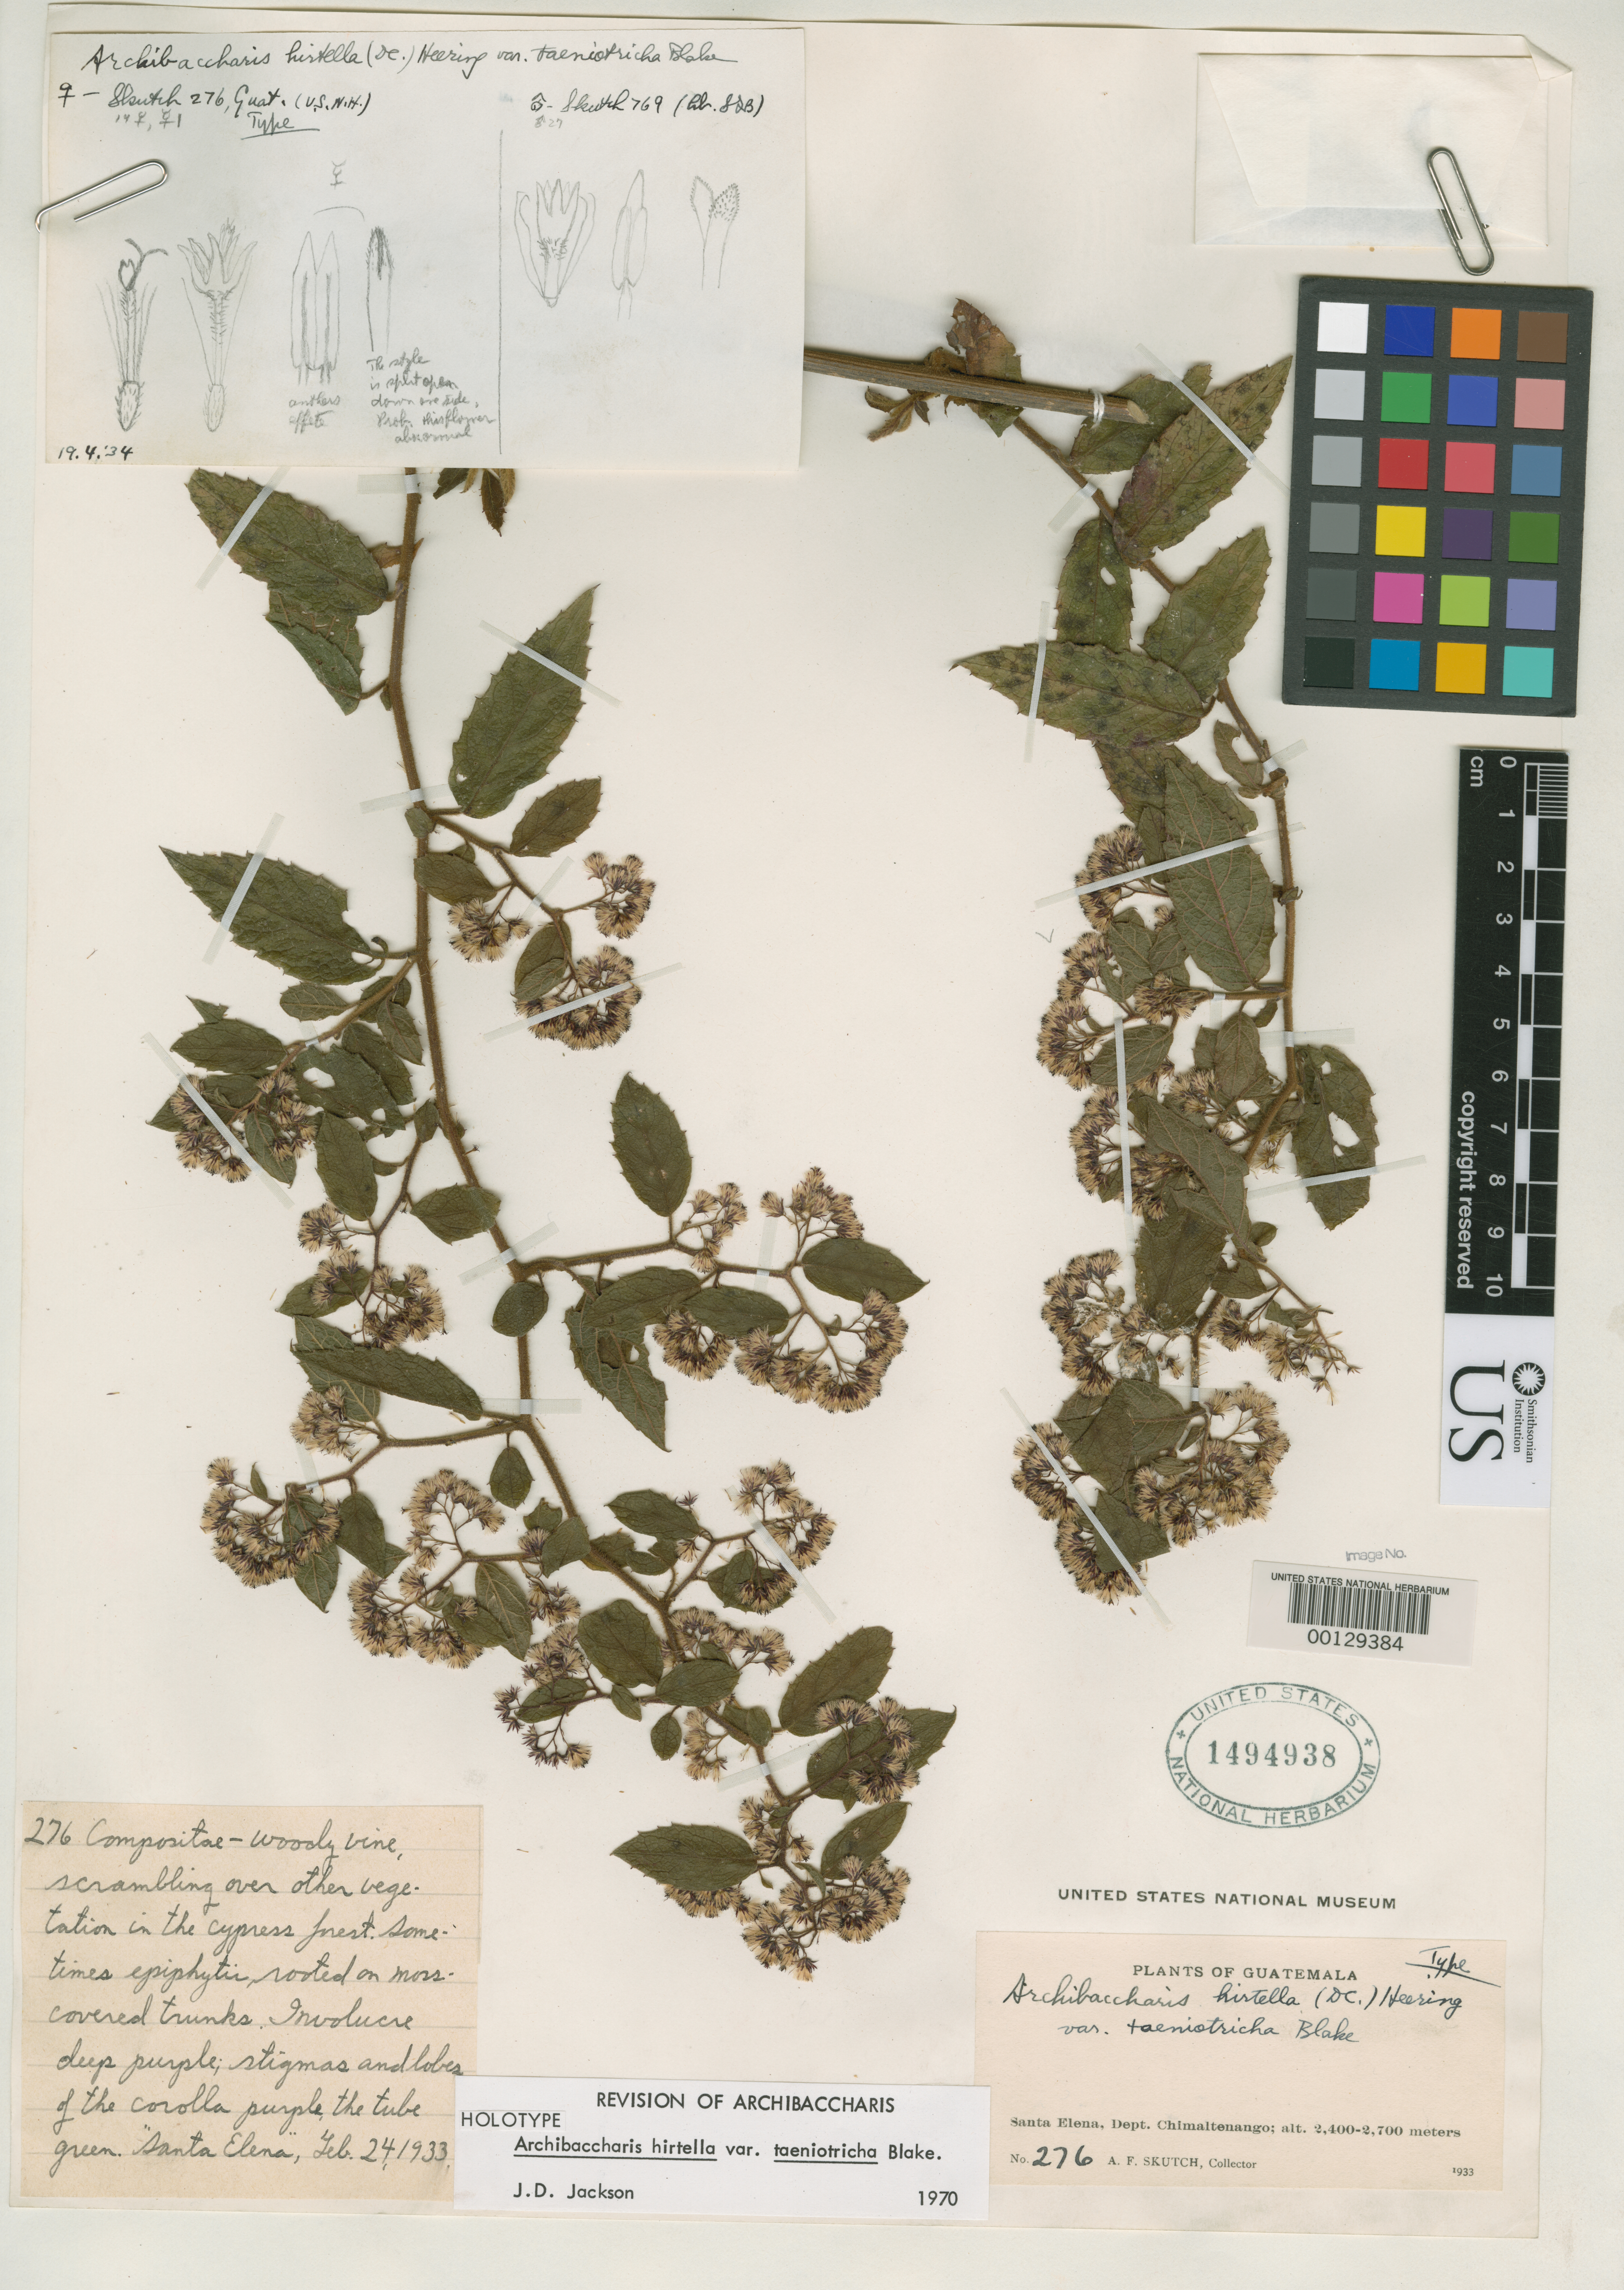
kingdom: Plantae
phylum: Tracheophyta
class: Magnoliopsida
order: Asterales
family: Asteraceae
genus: Archibaccharis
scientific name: Archibaccharis hirtella var. taeniotricha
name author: S.F. Blake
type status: Holotype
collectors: A. F. Skutch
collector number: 276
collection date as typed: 24 Dec 1933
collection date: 1933-12-24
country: Guatemala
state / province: Chimaltenango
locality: Santa Elena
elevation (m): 2400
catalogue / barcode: US 1494938